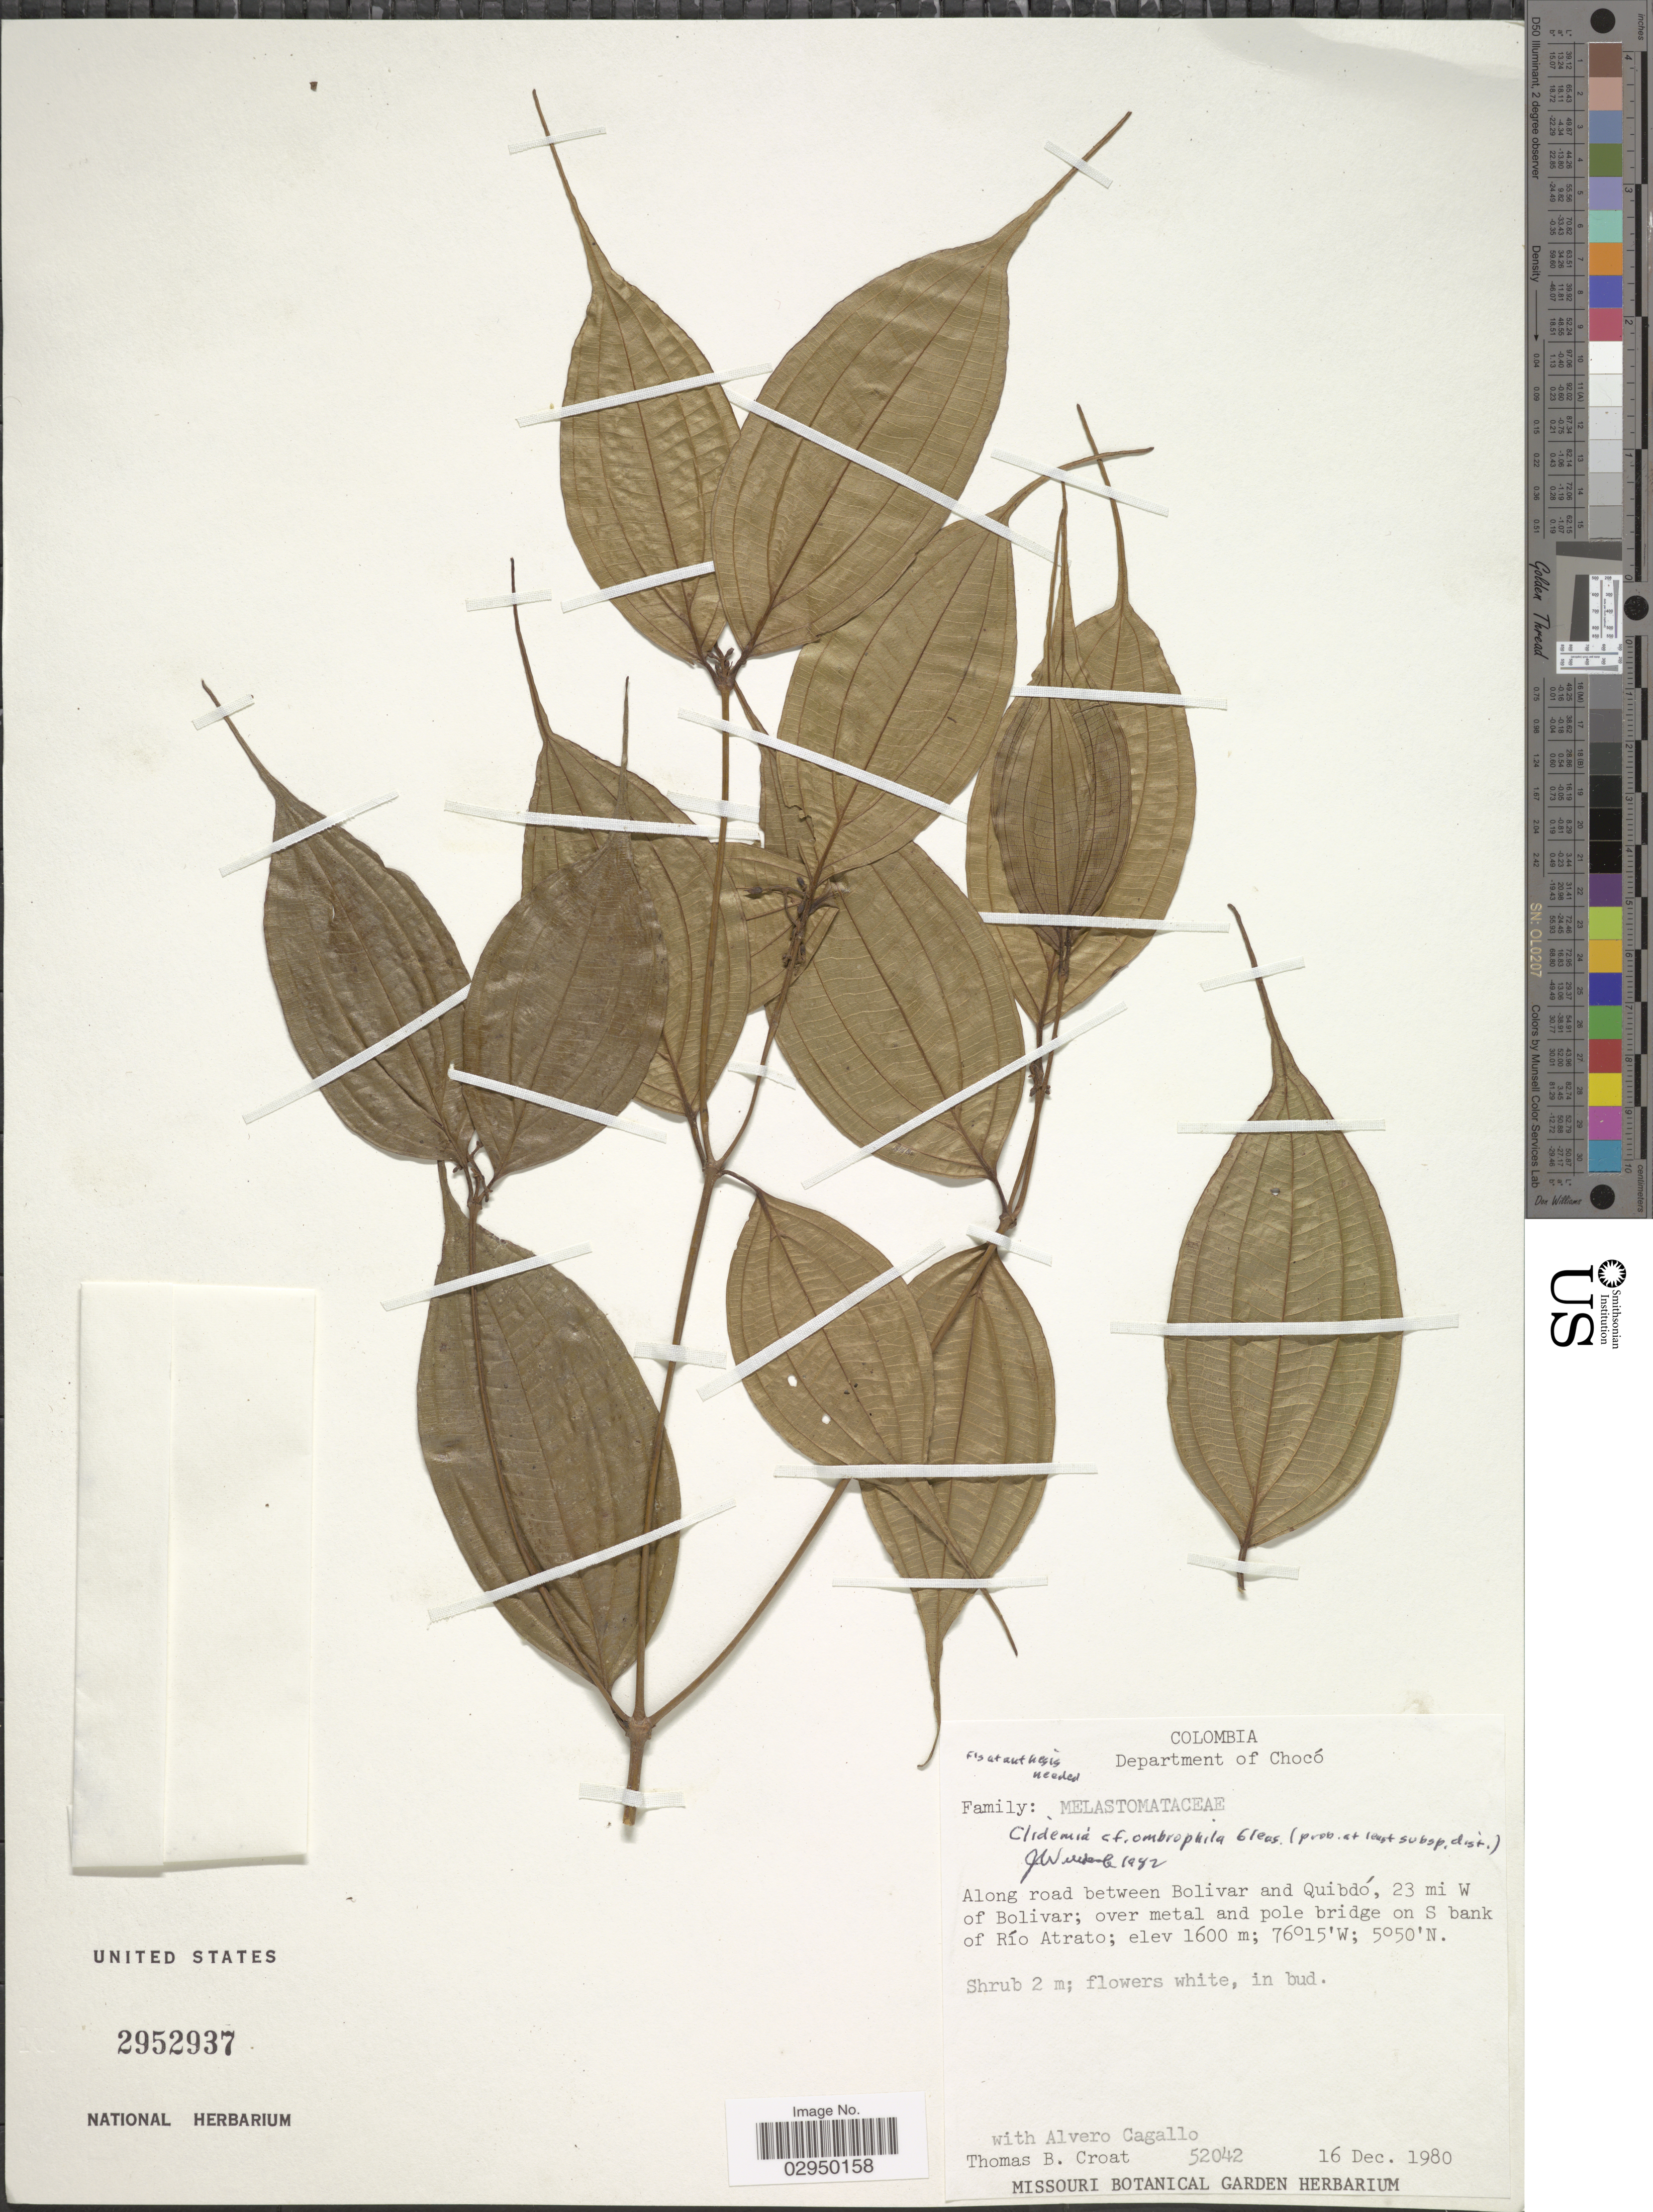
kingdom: Plantae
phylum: Tracheophyta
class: Magnoliopsida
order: Myrtales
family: Melastomataceae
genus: Clidemia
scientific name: Clidemia sp.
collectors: T. B. Croat & A. Cagallo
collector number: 52042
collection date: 1980-12-16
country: Colombia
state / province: Chocó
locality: Department of Chocó. Along road between Bolivar and Quibdó, 23 mi W of Bolivar; over metal and pole bridge on S bank of Río Atrato.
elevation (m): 1600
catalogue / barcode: US 2952937